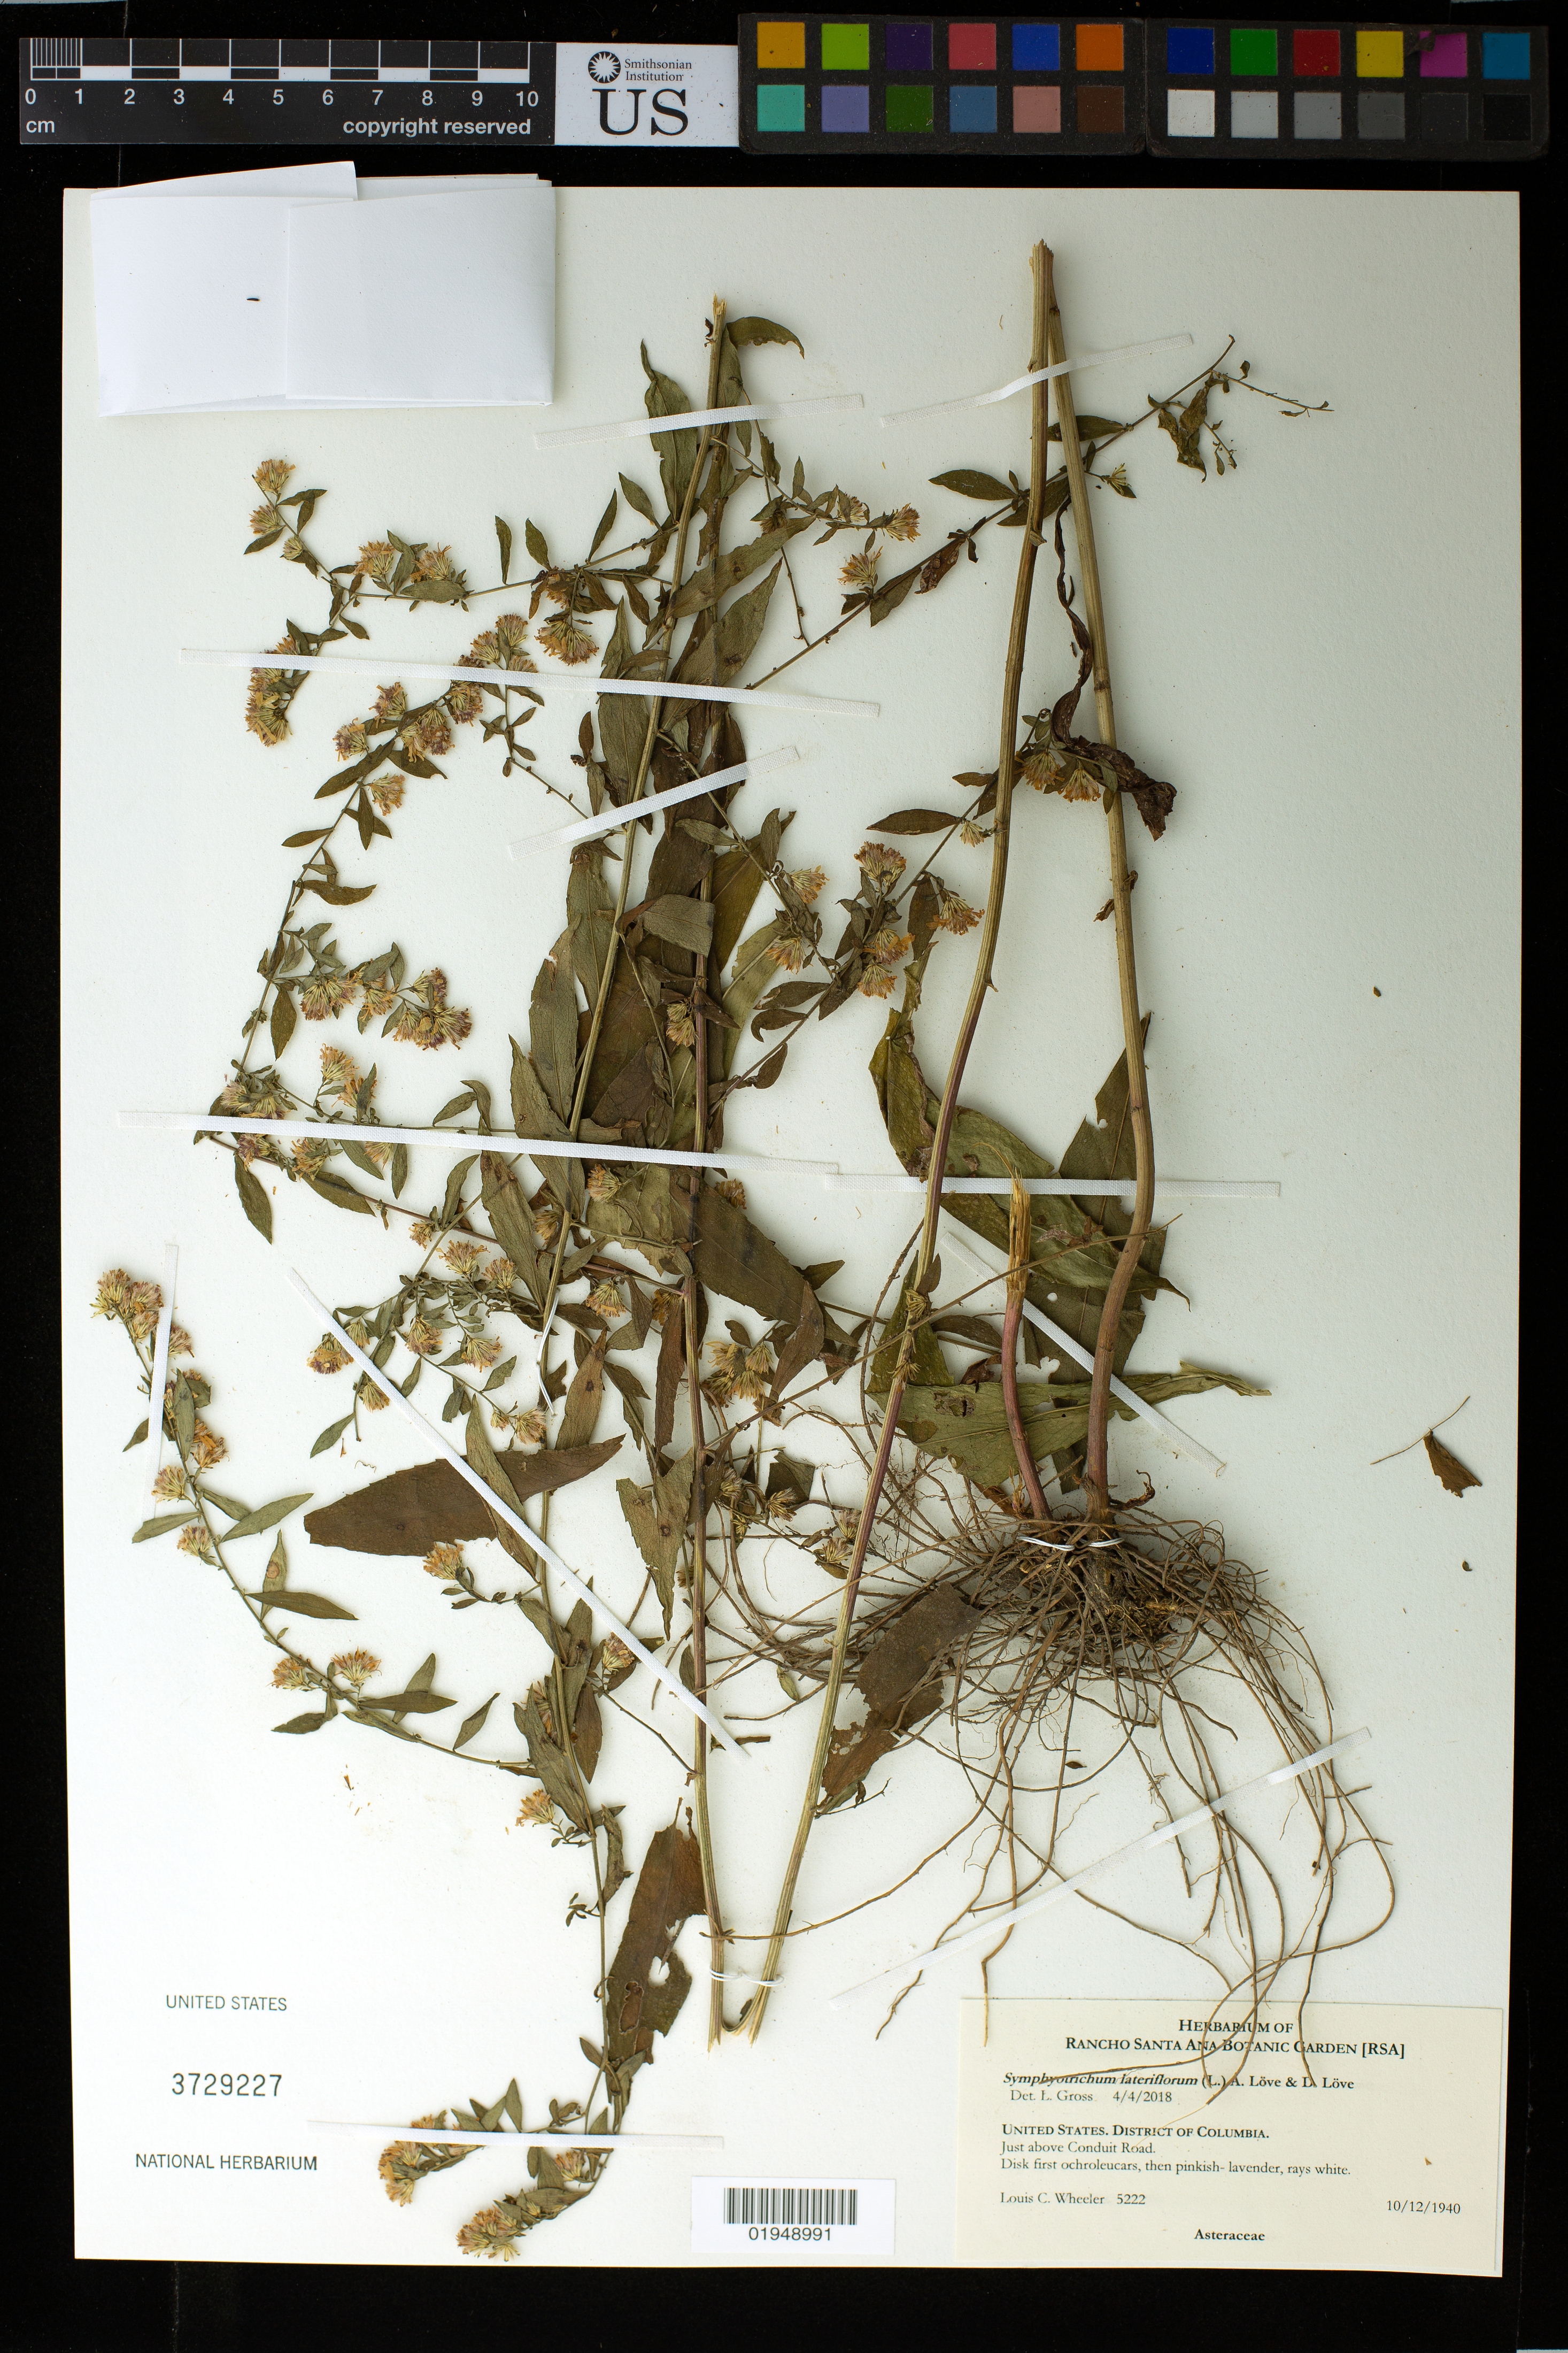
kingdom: Plantae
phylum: Tracheophyta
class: Magnoliopsida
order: Asterales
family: Asteraceae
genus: Symphyotrichum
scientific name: Symphyotrichum lateriflorum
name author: (L.) Á. Löve & D. Löve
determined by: Gross, L.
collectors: L. C. Wheeler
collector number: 5222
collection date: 1940-10-12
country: United States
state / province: District of Columbia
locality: Just above Conduit Road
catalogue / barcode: US 3729227